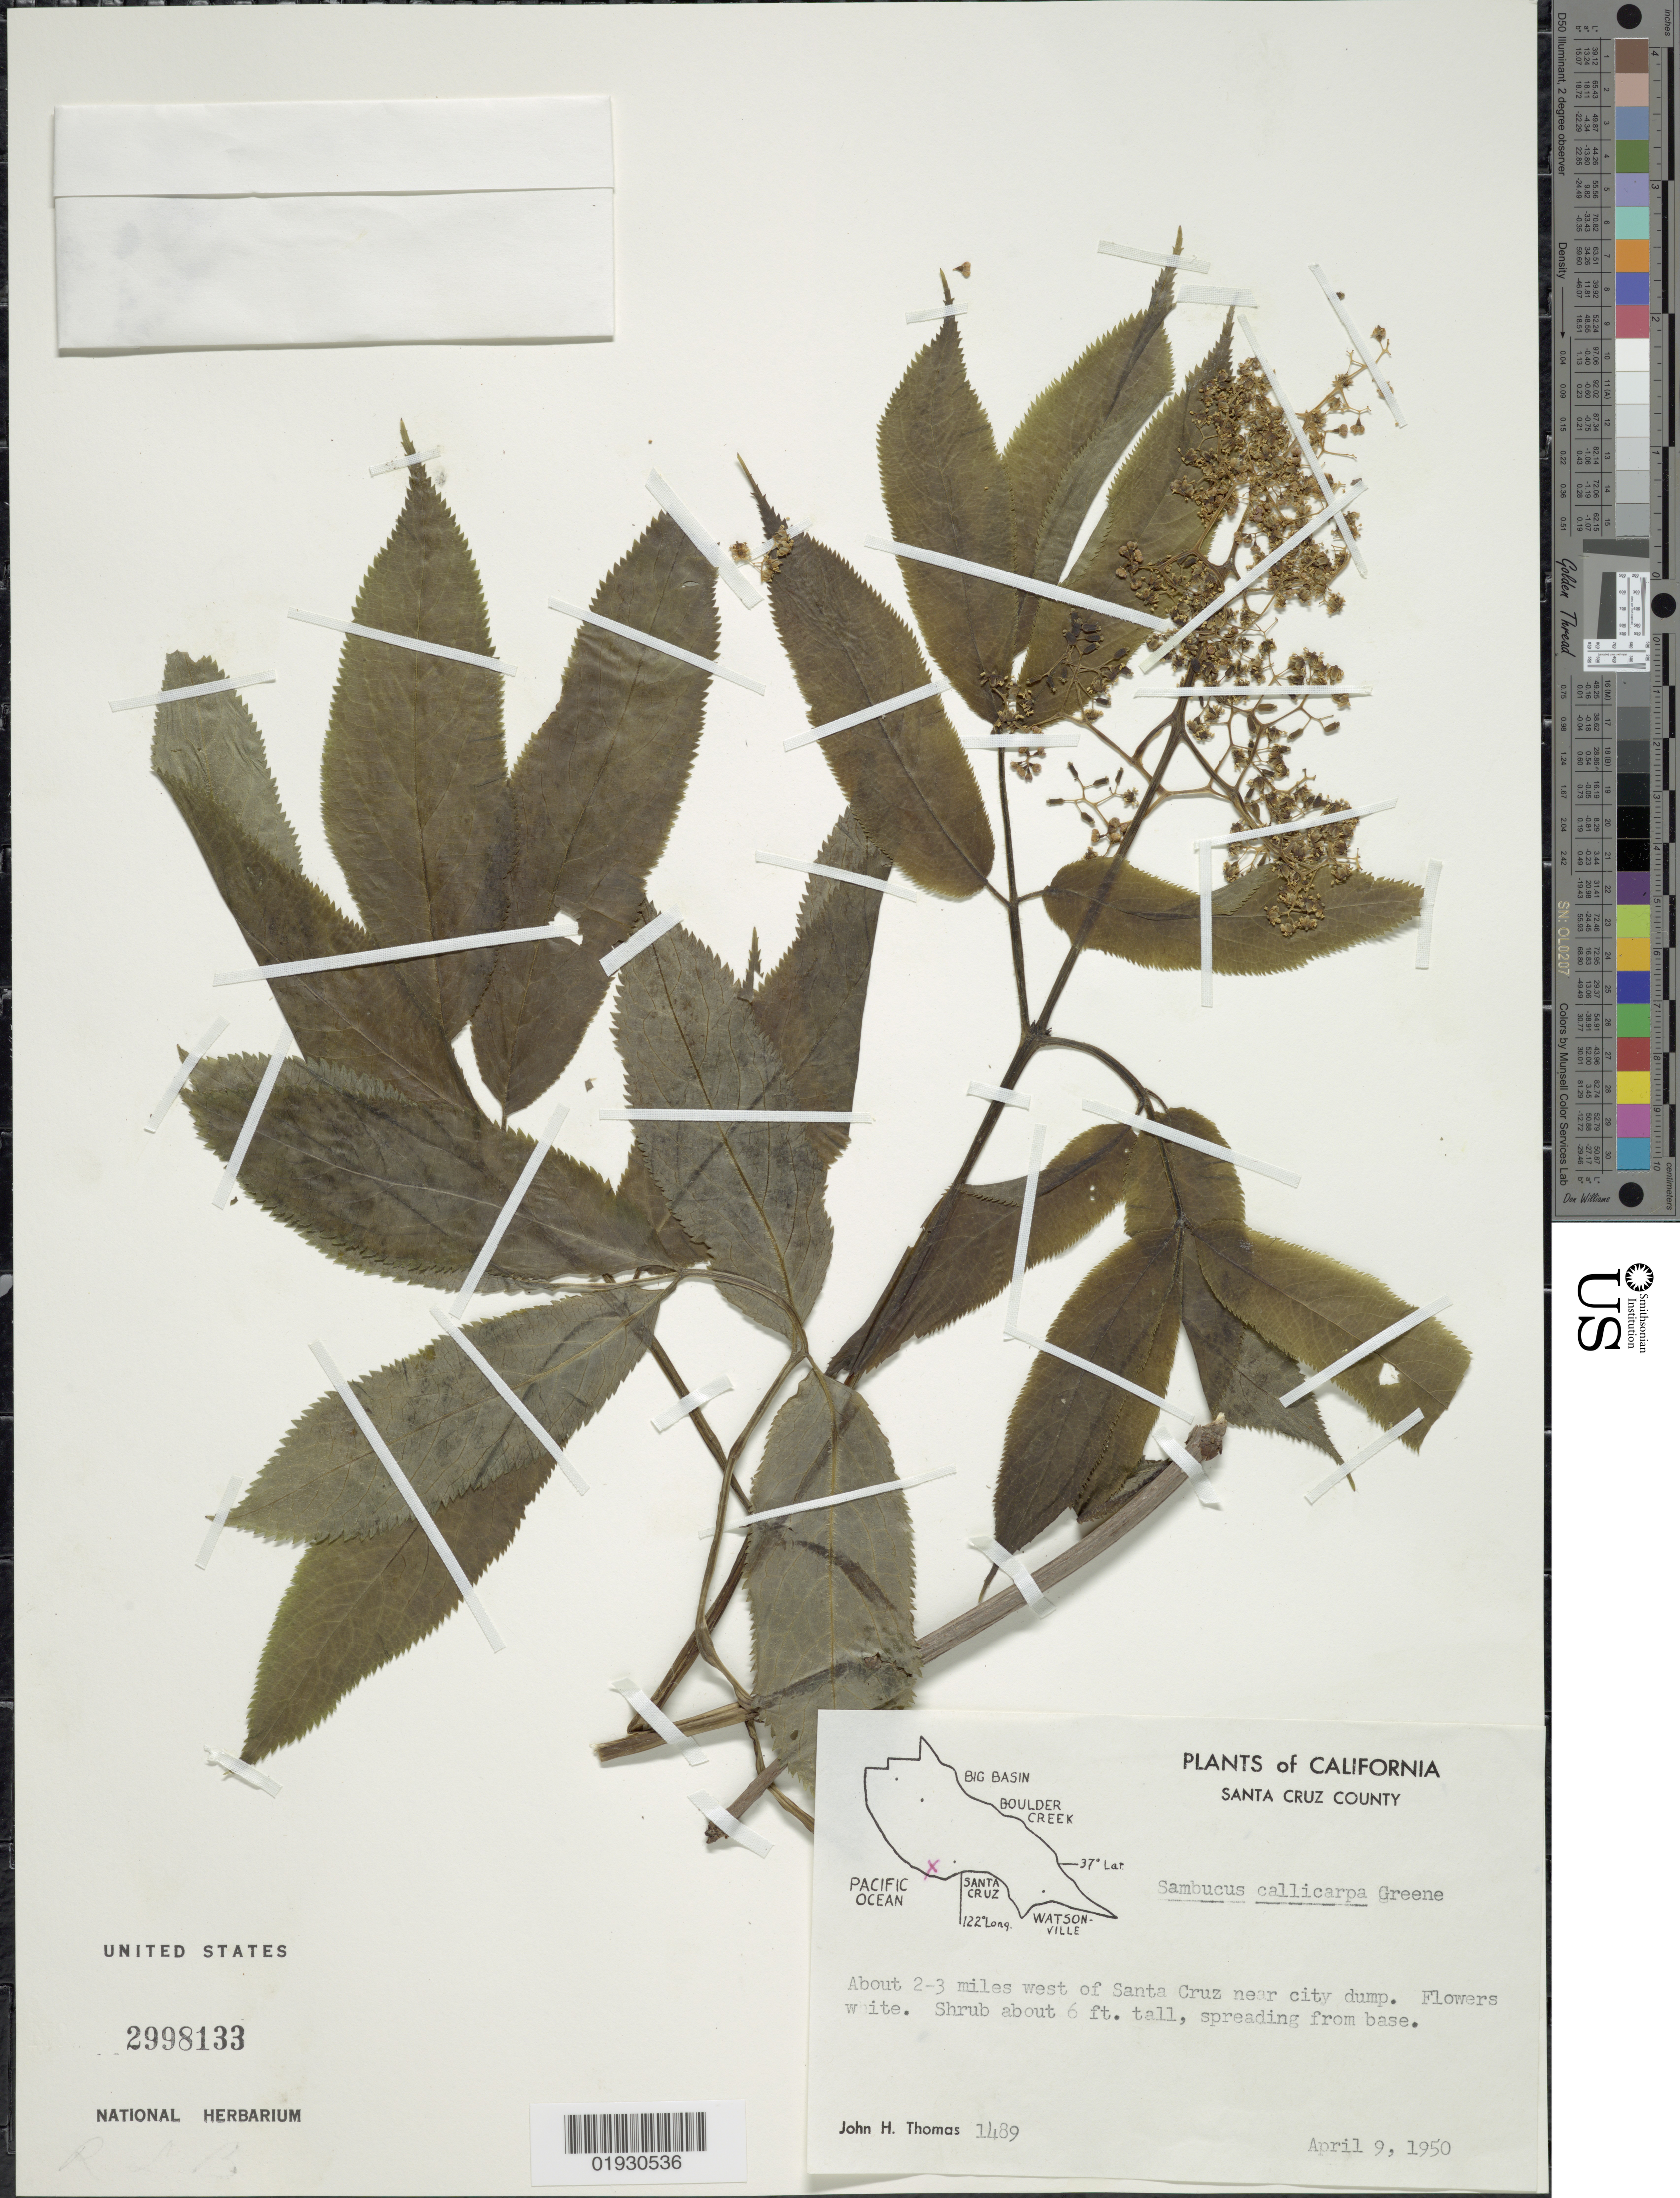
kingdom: Plantae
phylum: Tracheophyta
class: Magnoliopsida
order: Dipsacales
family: Viburnaceae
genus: Sambucus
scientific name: Sambucus callicarpa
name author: Greene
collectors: J. H. Thomas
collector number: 1489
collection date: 1950-04-09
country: United States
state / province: California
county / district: Santa Cruz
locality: Santa Cruz County. About 2-3 miles west of Santa Cruz near city dump.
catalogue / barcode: US 2998133